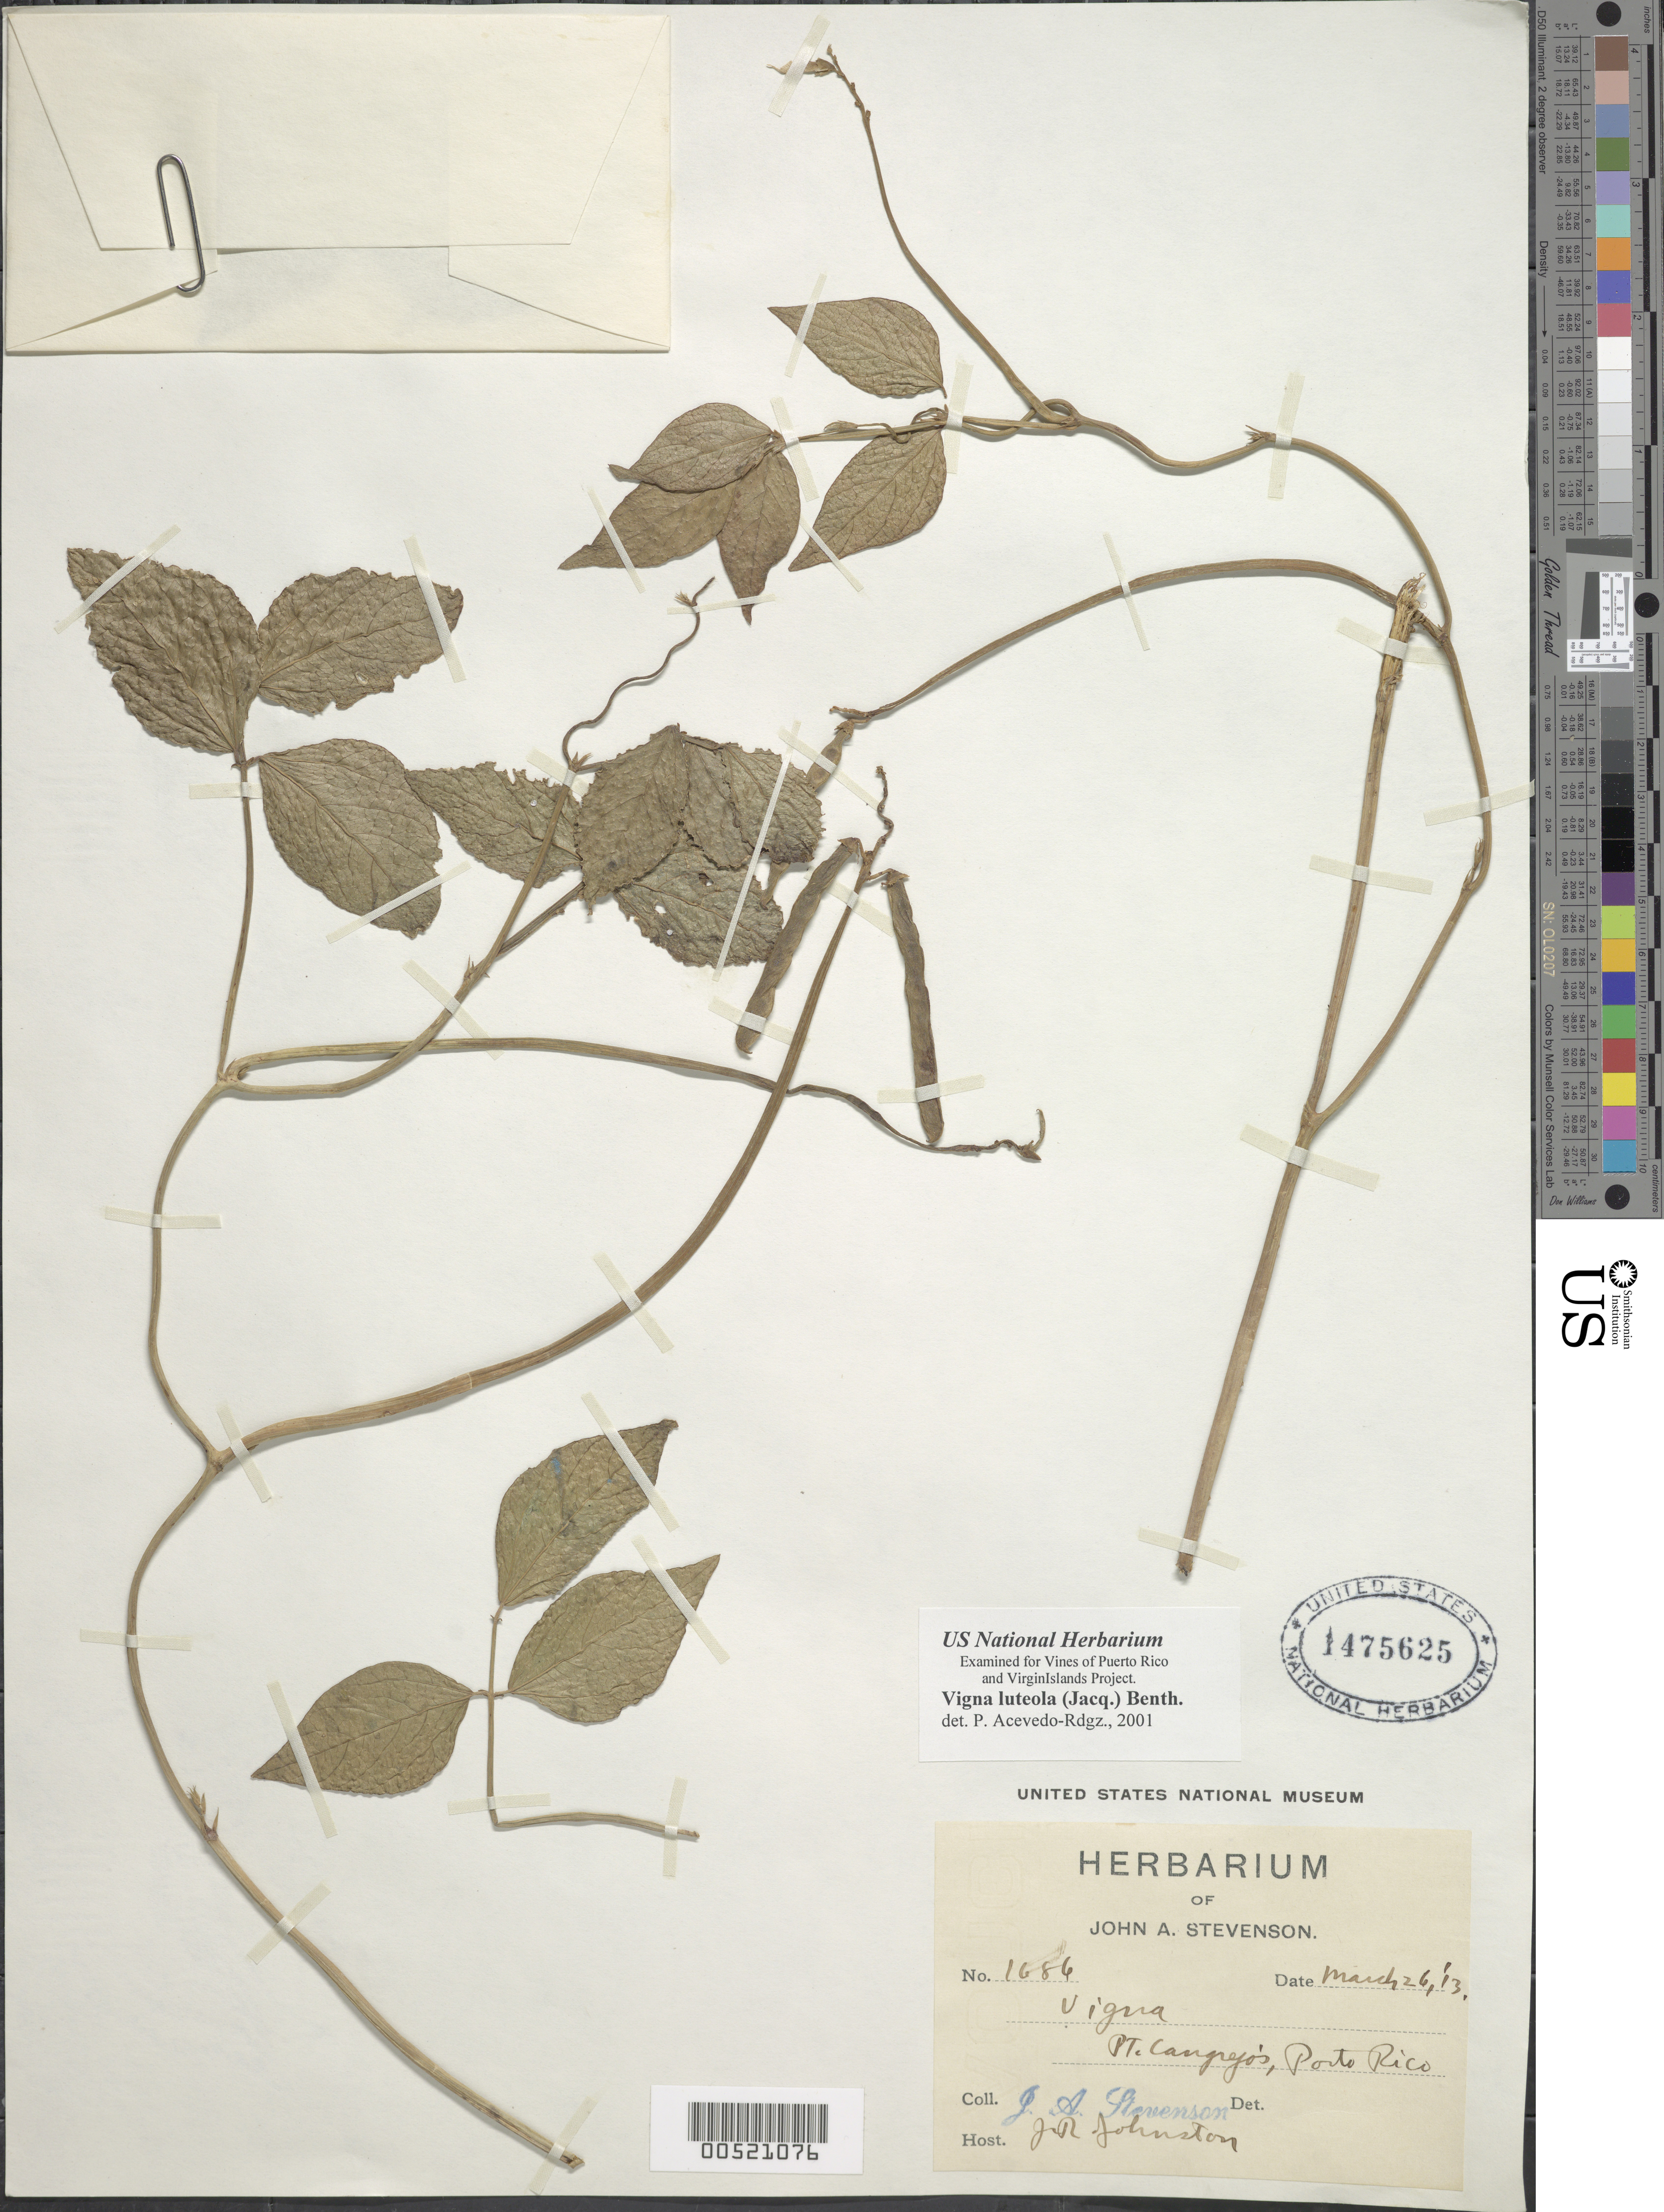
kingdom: Plantae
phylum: Tracheophyta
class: Magnoliopsida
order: Fabales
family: Fabaceae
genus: Vigna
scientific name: Vigna luteola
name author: (Jacq.) Benth.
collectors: J. Stevenson & J. Johnston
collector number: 1686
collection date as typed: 26 Mar 1913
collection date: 1913-03-26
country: Puerto Rico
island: Greater Antilles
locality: Pt. Cangrejos.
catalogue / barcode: US 1475625